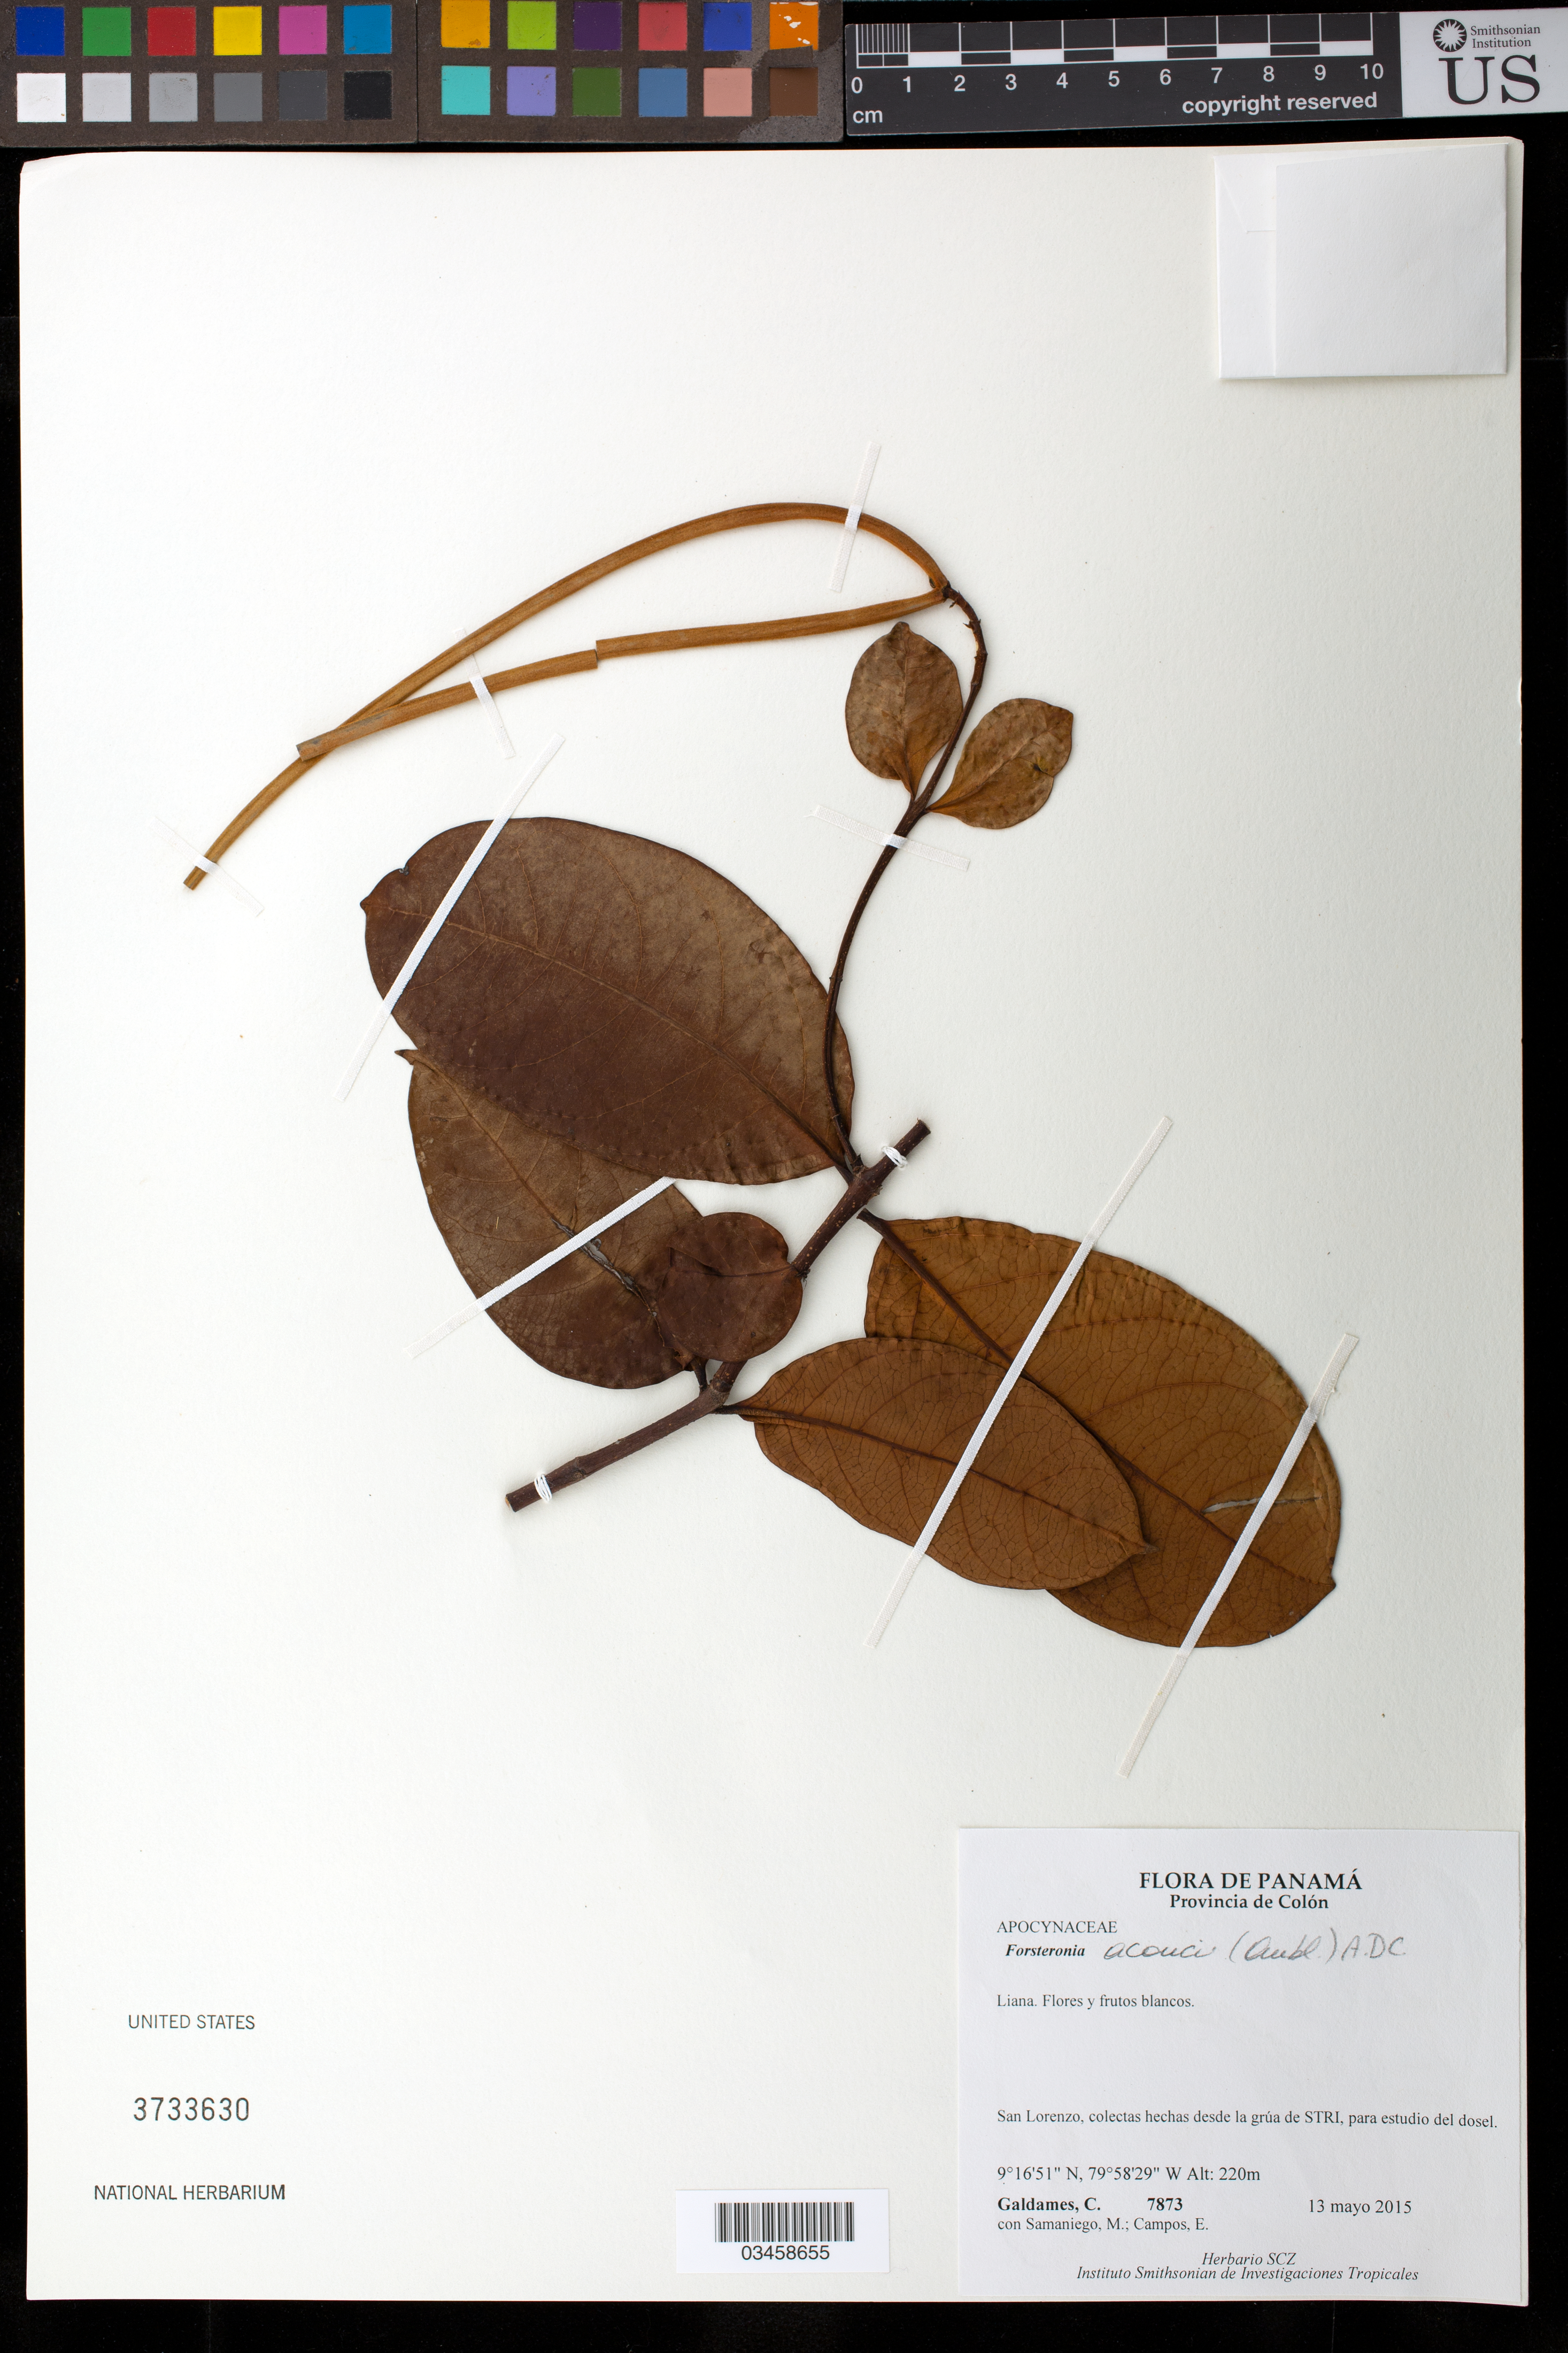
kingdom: Plantae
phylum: Tracheophyta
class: Magnoliopsida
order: Gentianales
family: Apocynaceae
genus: Forsteronia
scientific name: Forsteronia acouci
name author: (Aubl.) A. DC.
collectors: C. Galdames, M. Samaniego & E. Campos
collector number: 7873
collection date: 2015-05-13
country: Panama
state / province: Colón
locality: San Lorenzo, colectas hechas desde la grua de STRI, para estudio del dosel.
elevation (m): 220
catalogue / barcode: US 3733630